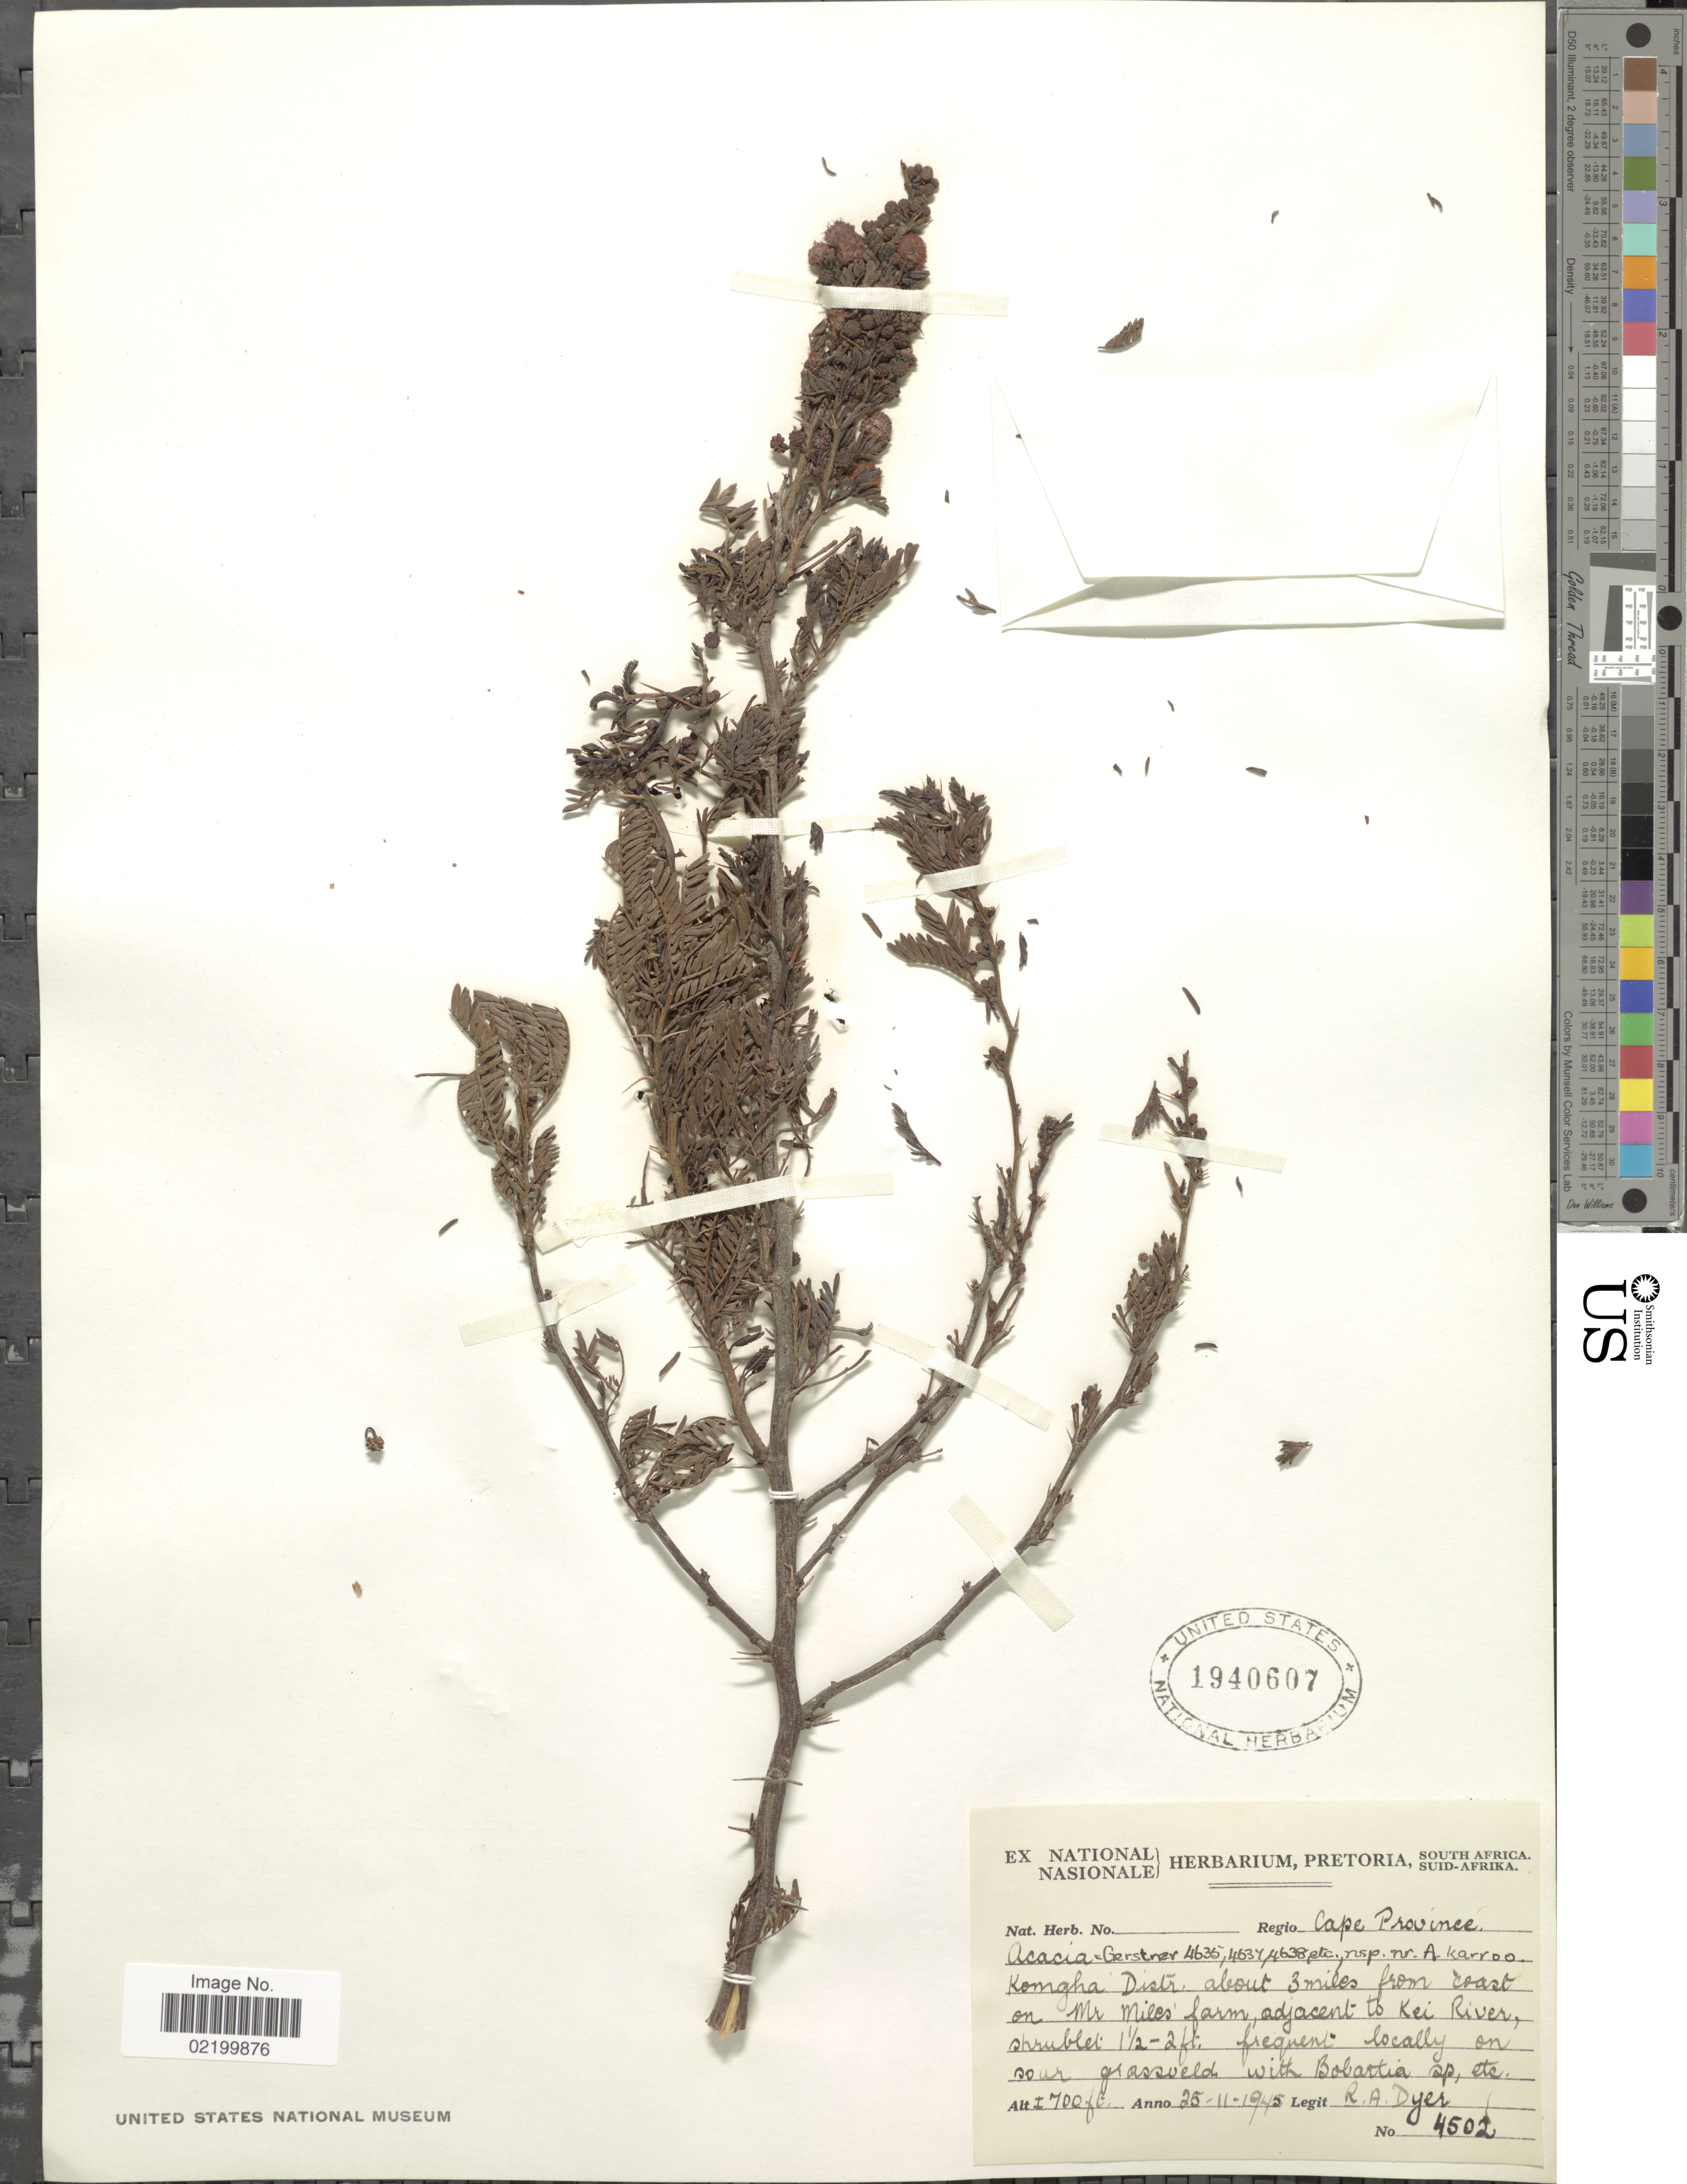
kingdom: Plantae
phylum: Tracheophyta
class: Magnoliopsida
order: Fabales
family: Fabaceae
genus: Vachellia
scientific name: Vachellia karroo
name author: (Hayne) Banfi & Galasso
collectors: R. A. Dyer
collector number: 4502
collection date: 1945-11-25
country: South Africa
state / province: Eastern Cape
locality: Komgha Distr., about 3 miles from coast on Mr. Miles farm, adjacent to Kei River.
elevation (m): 213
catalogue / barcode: US 1940607